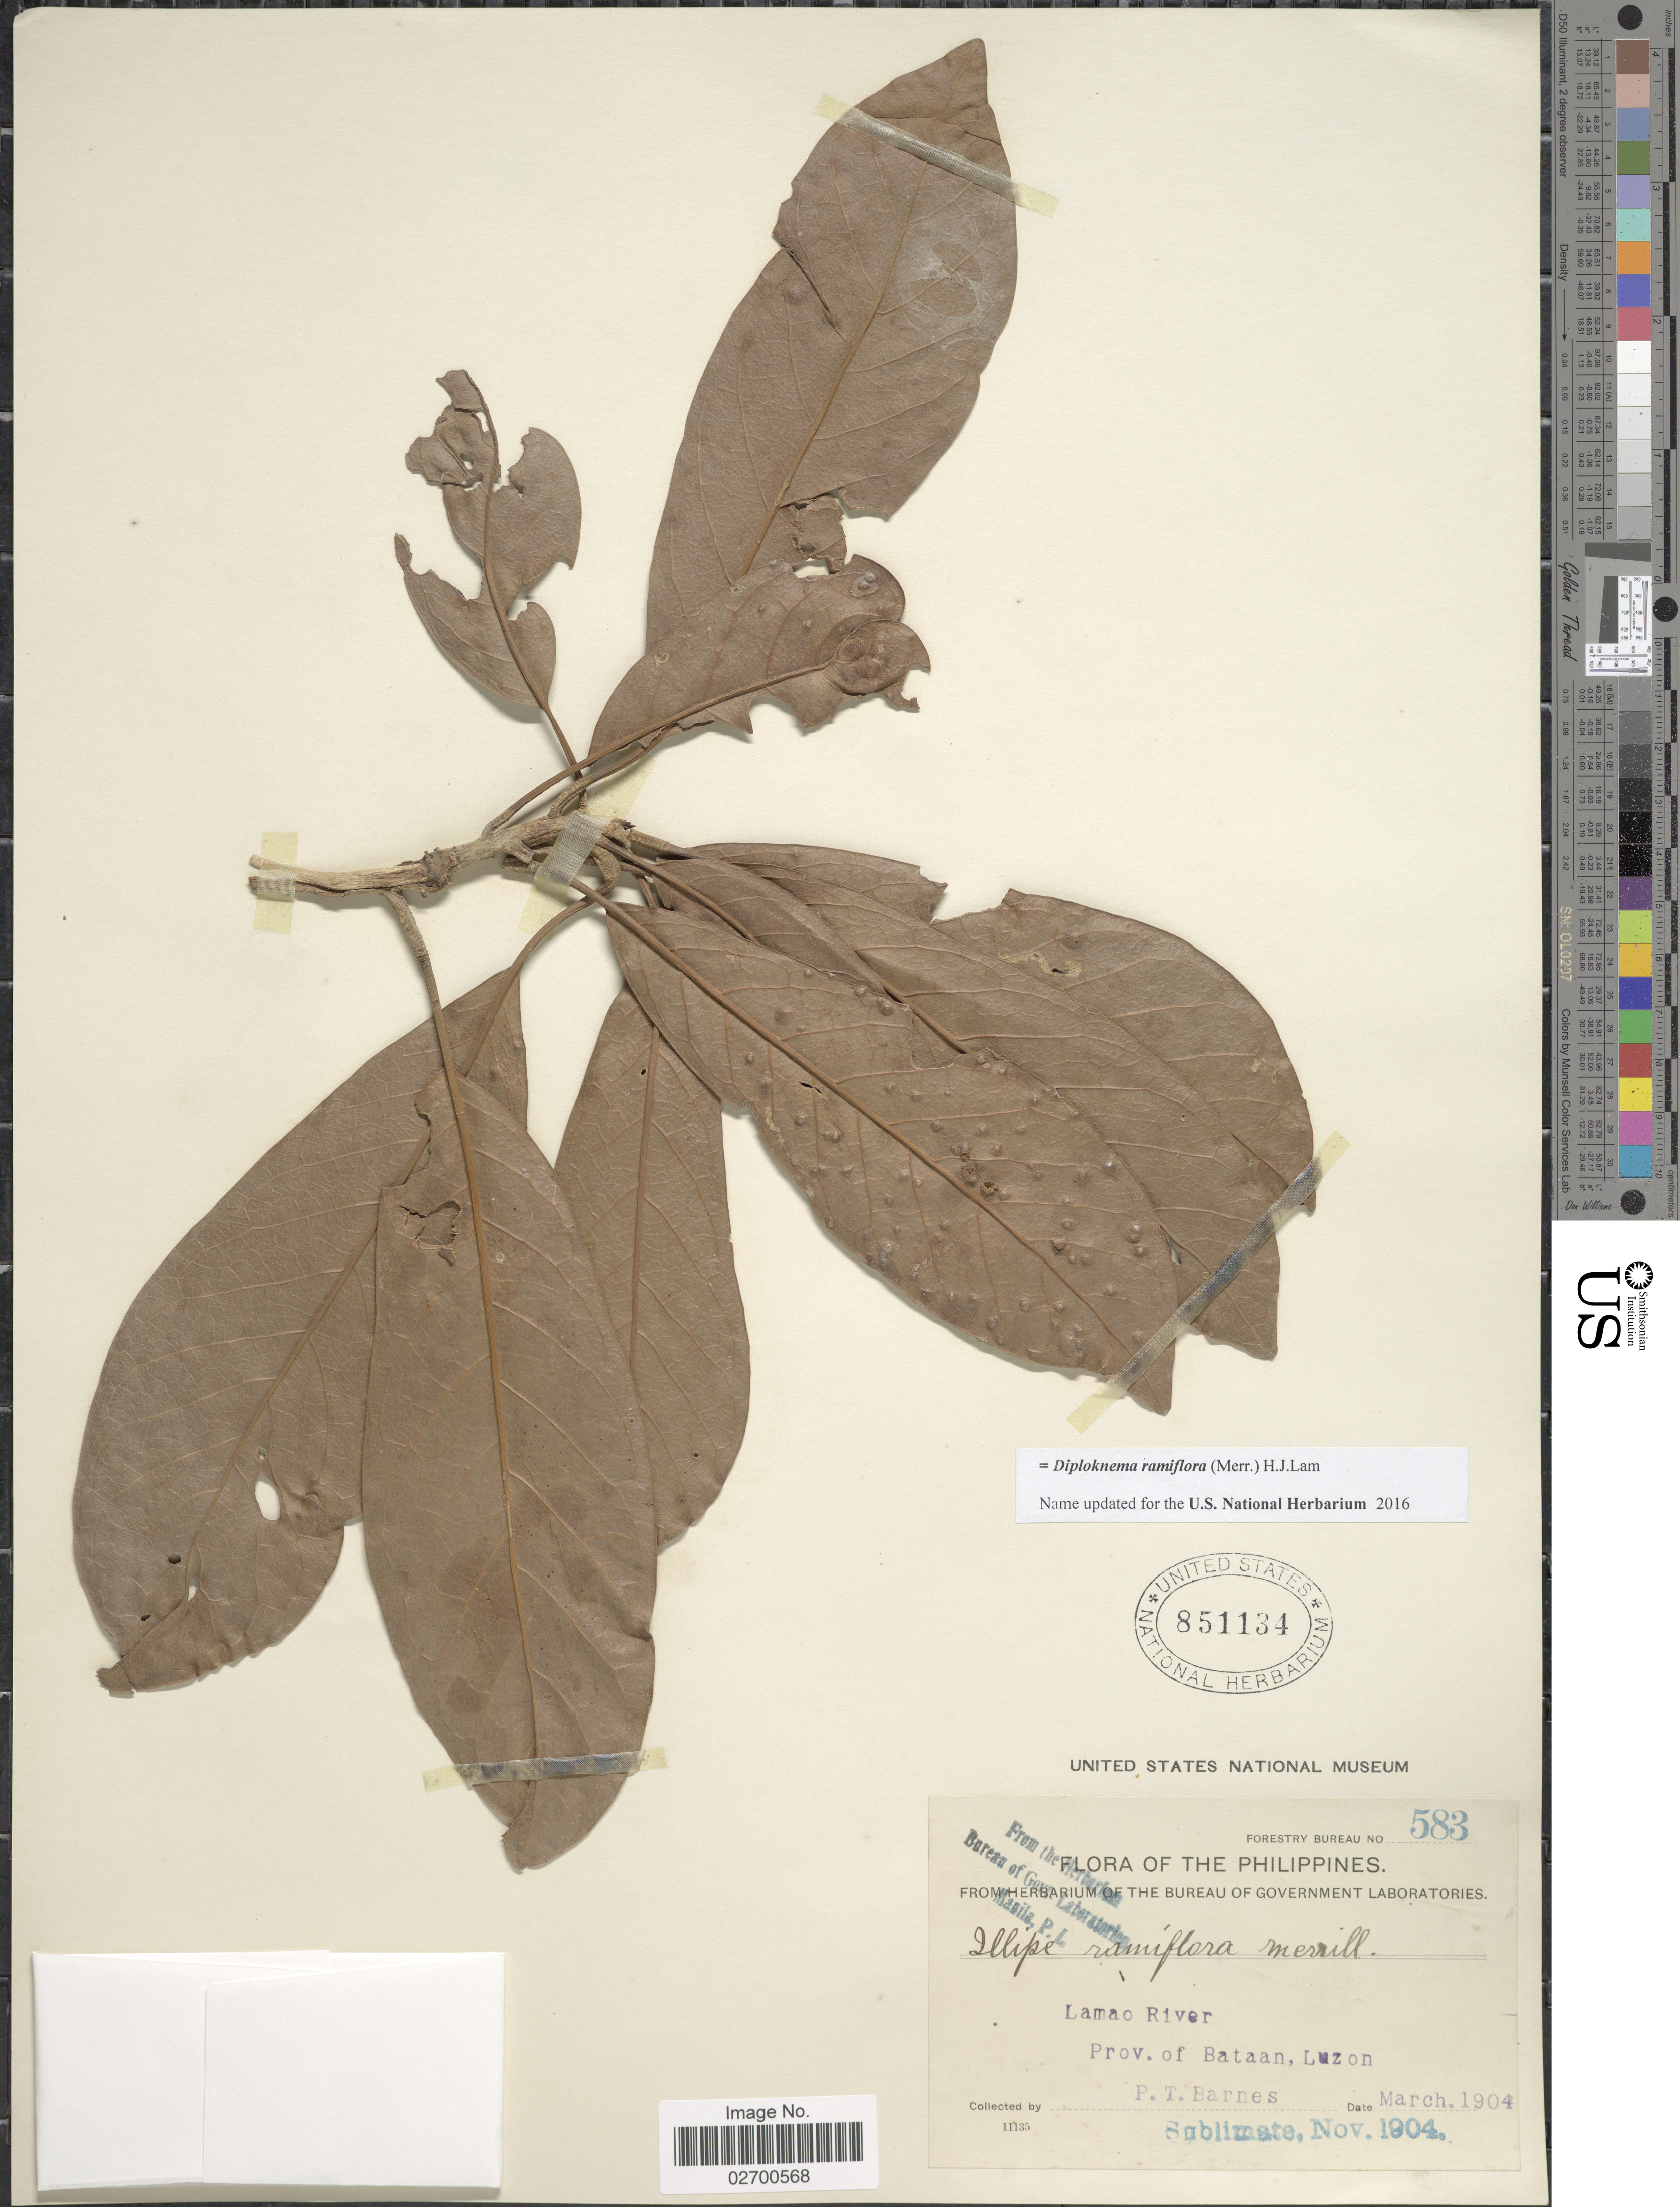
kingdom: Plantae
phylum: Tracheophyta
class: Magnoliopsida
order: Ericales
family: Sapotaceae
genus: Diploknema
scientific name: Diploknema ramiflora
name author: (Merr.) H.J. Lam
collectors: P. Barnes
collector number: Forestry Bureau 583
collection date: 1904-03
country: Philippines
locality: Lamao River, Prov. of Bataan, Luzon.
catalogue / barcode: US 851134